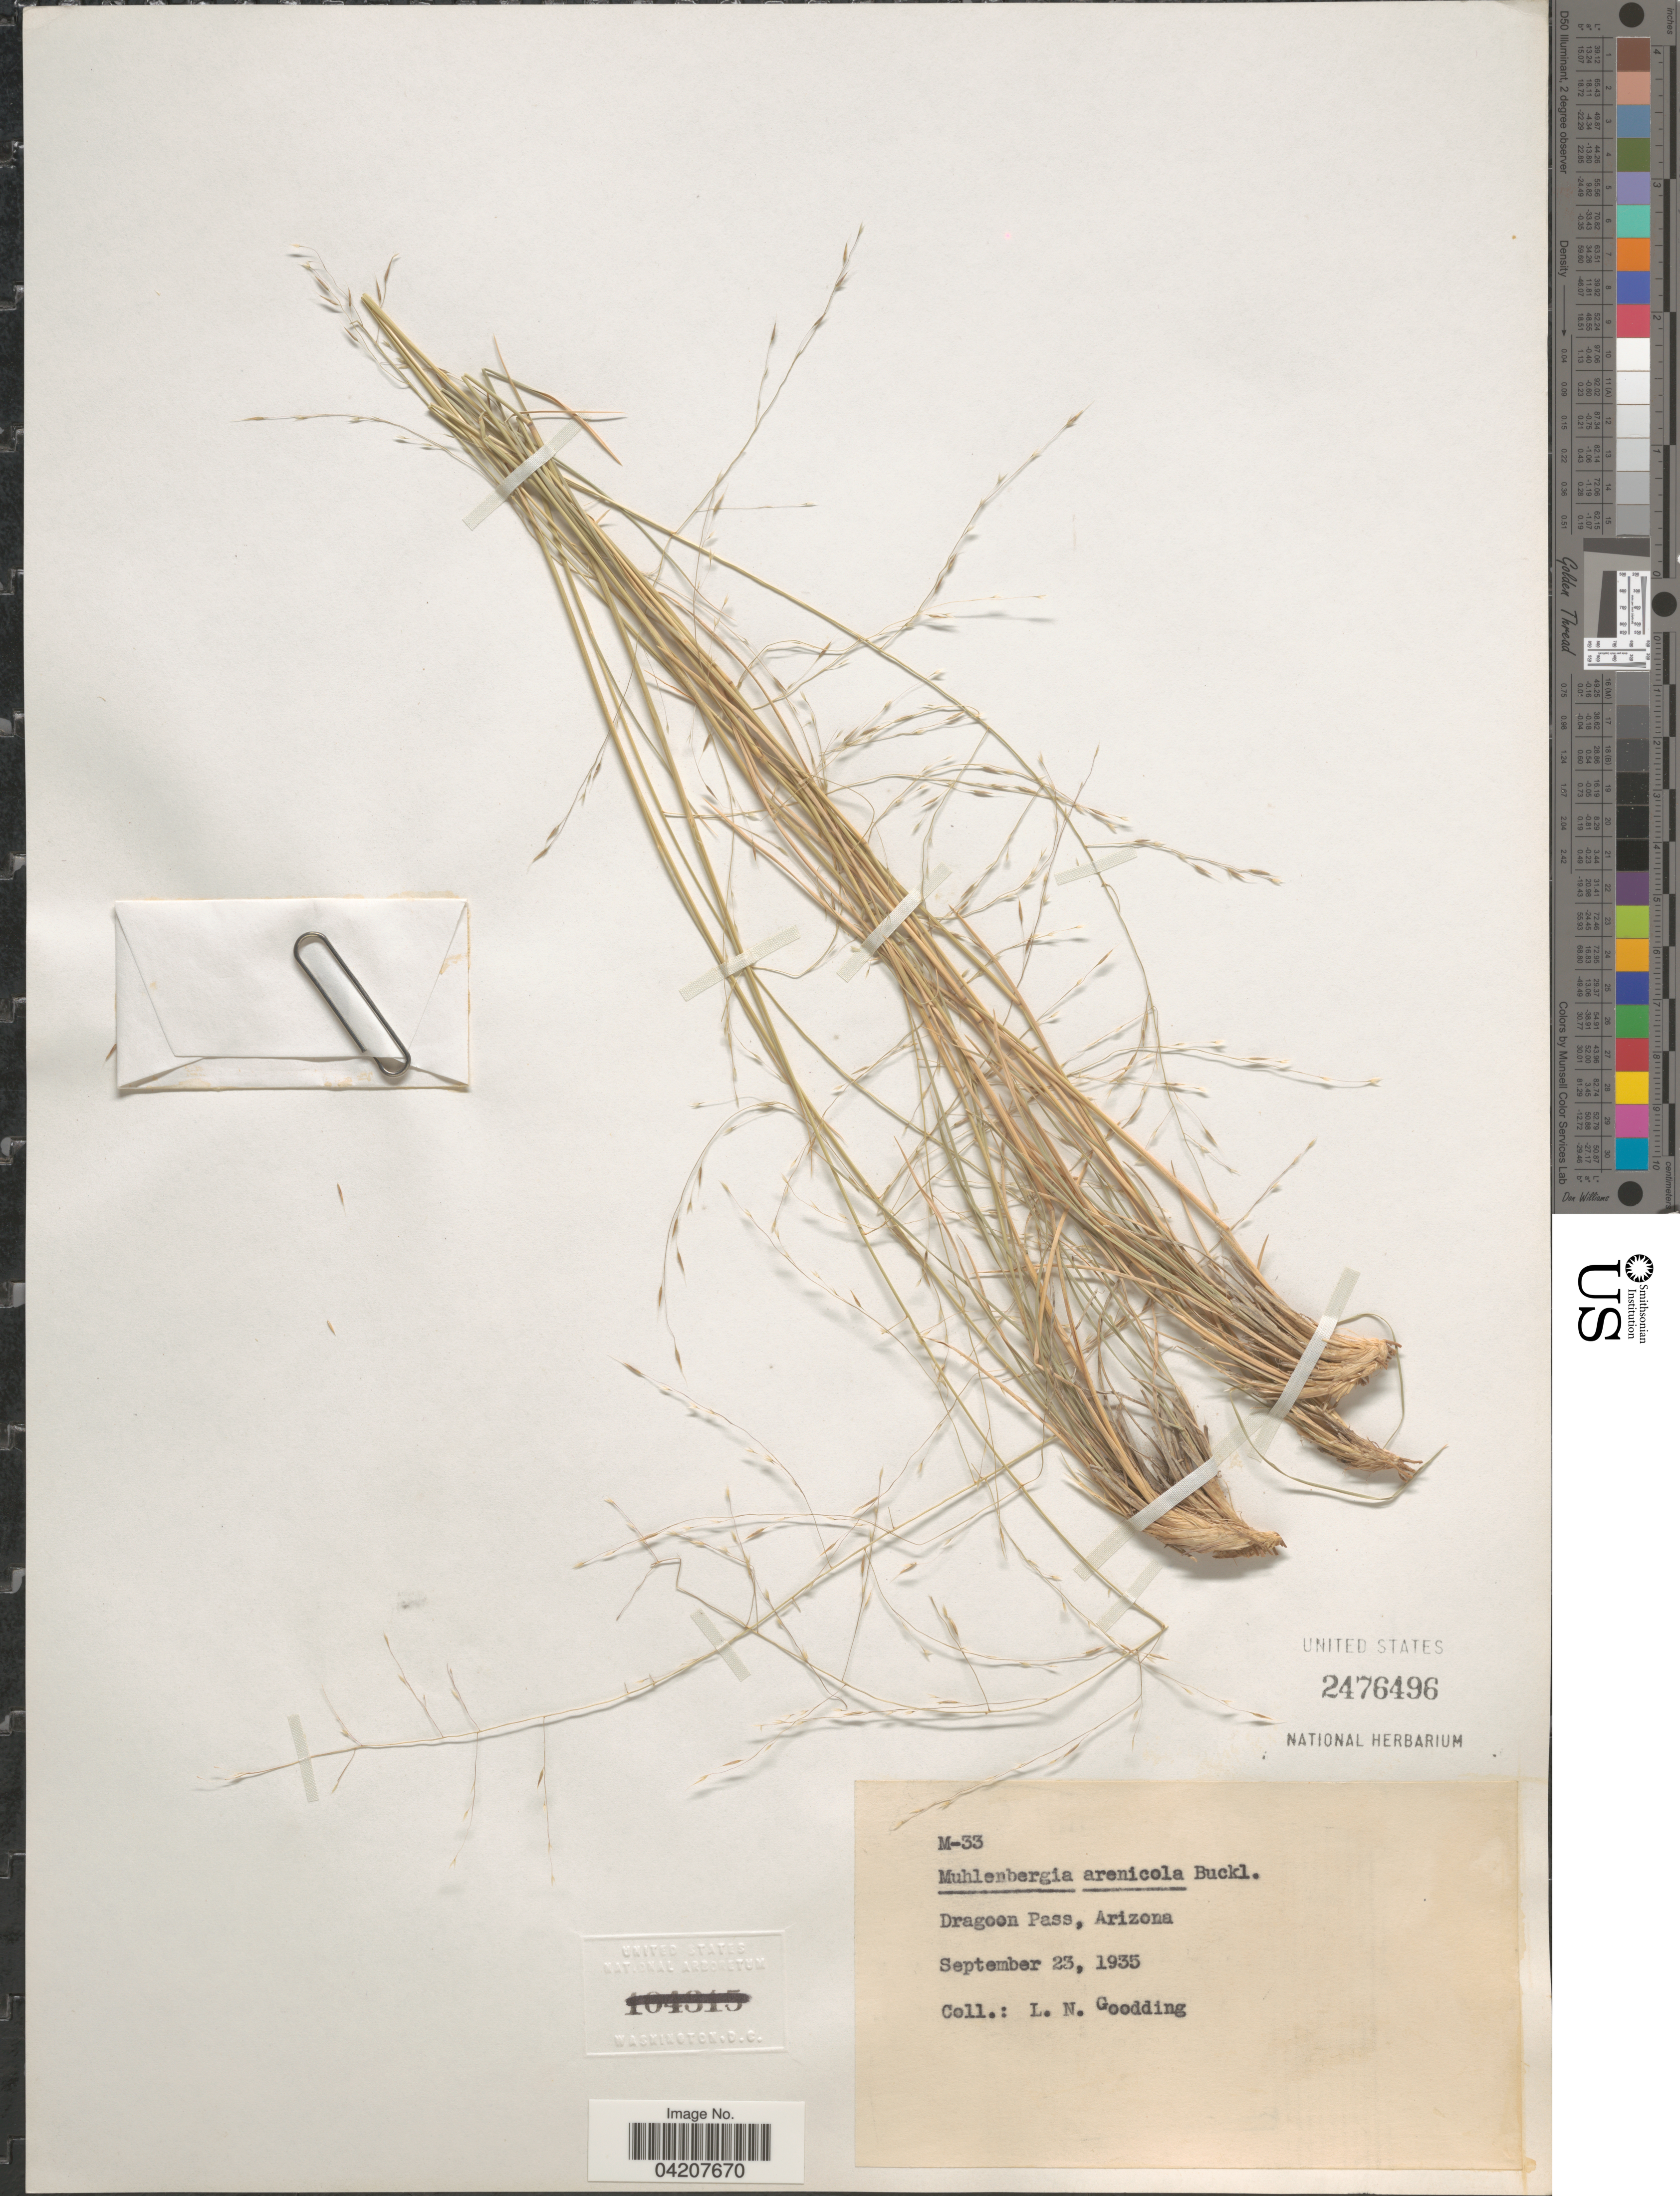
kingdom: Plantae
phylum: Tracheophyta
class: Liliopsida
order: Poales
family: Poaceae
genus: Muhlenbergia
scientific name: Muhlenbergia arenicola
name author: Buckley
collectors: L. N. Goodding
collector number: M-33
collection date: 1935-09-23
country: United States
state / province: Arizona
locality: Dragoon Pass.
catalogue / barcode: US 2476496